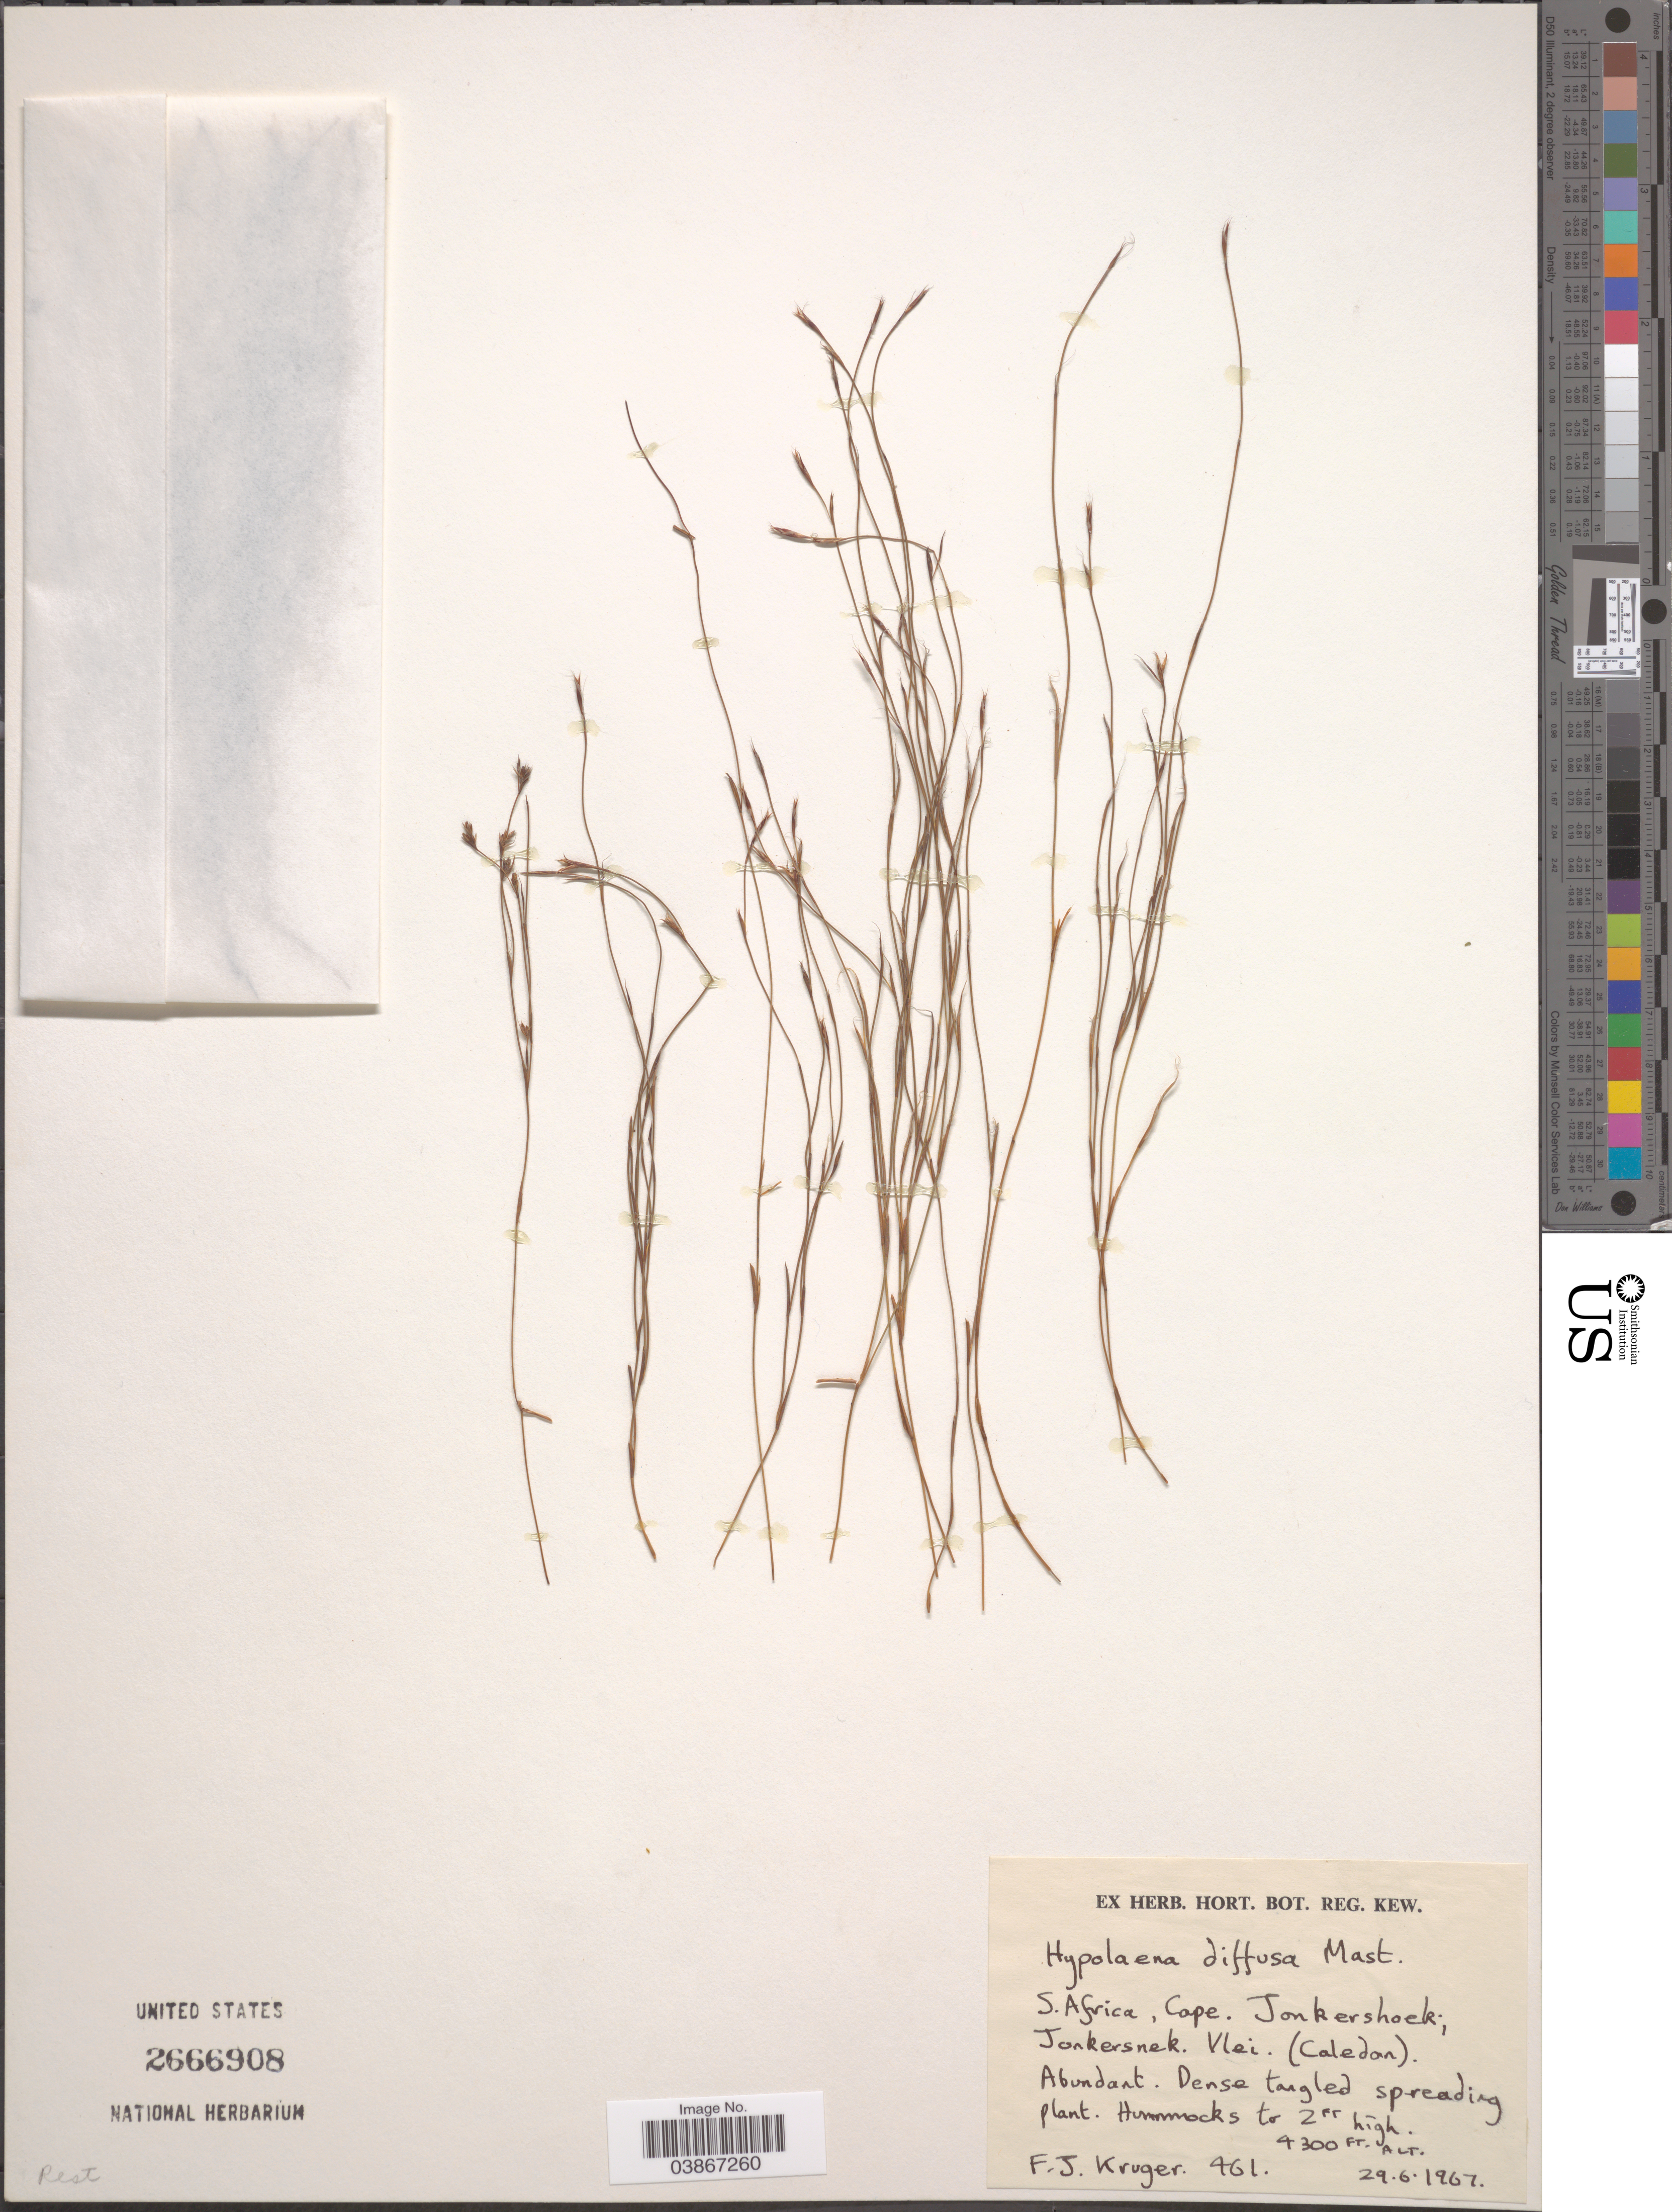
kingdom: Plantae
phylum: Tracheophyta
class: Liliopsida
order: Poales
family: Restionaceae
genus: Hypolaena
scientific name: Hypolaena diffusa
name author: Mast.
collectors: F. Kruger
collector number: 461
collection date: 1967-06-29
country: South Africa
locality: S. Africa, Cape. Jonkershoek; Jonkersnek. Vlei. (Caledon).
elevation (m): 1311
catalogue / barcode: US 2666908